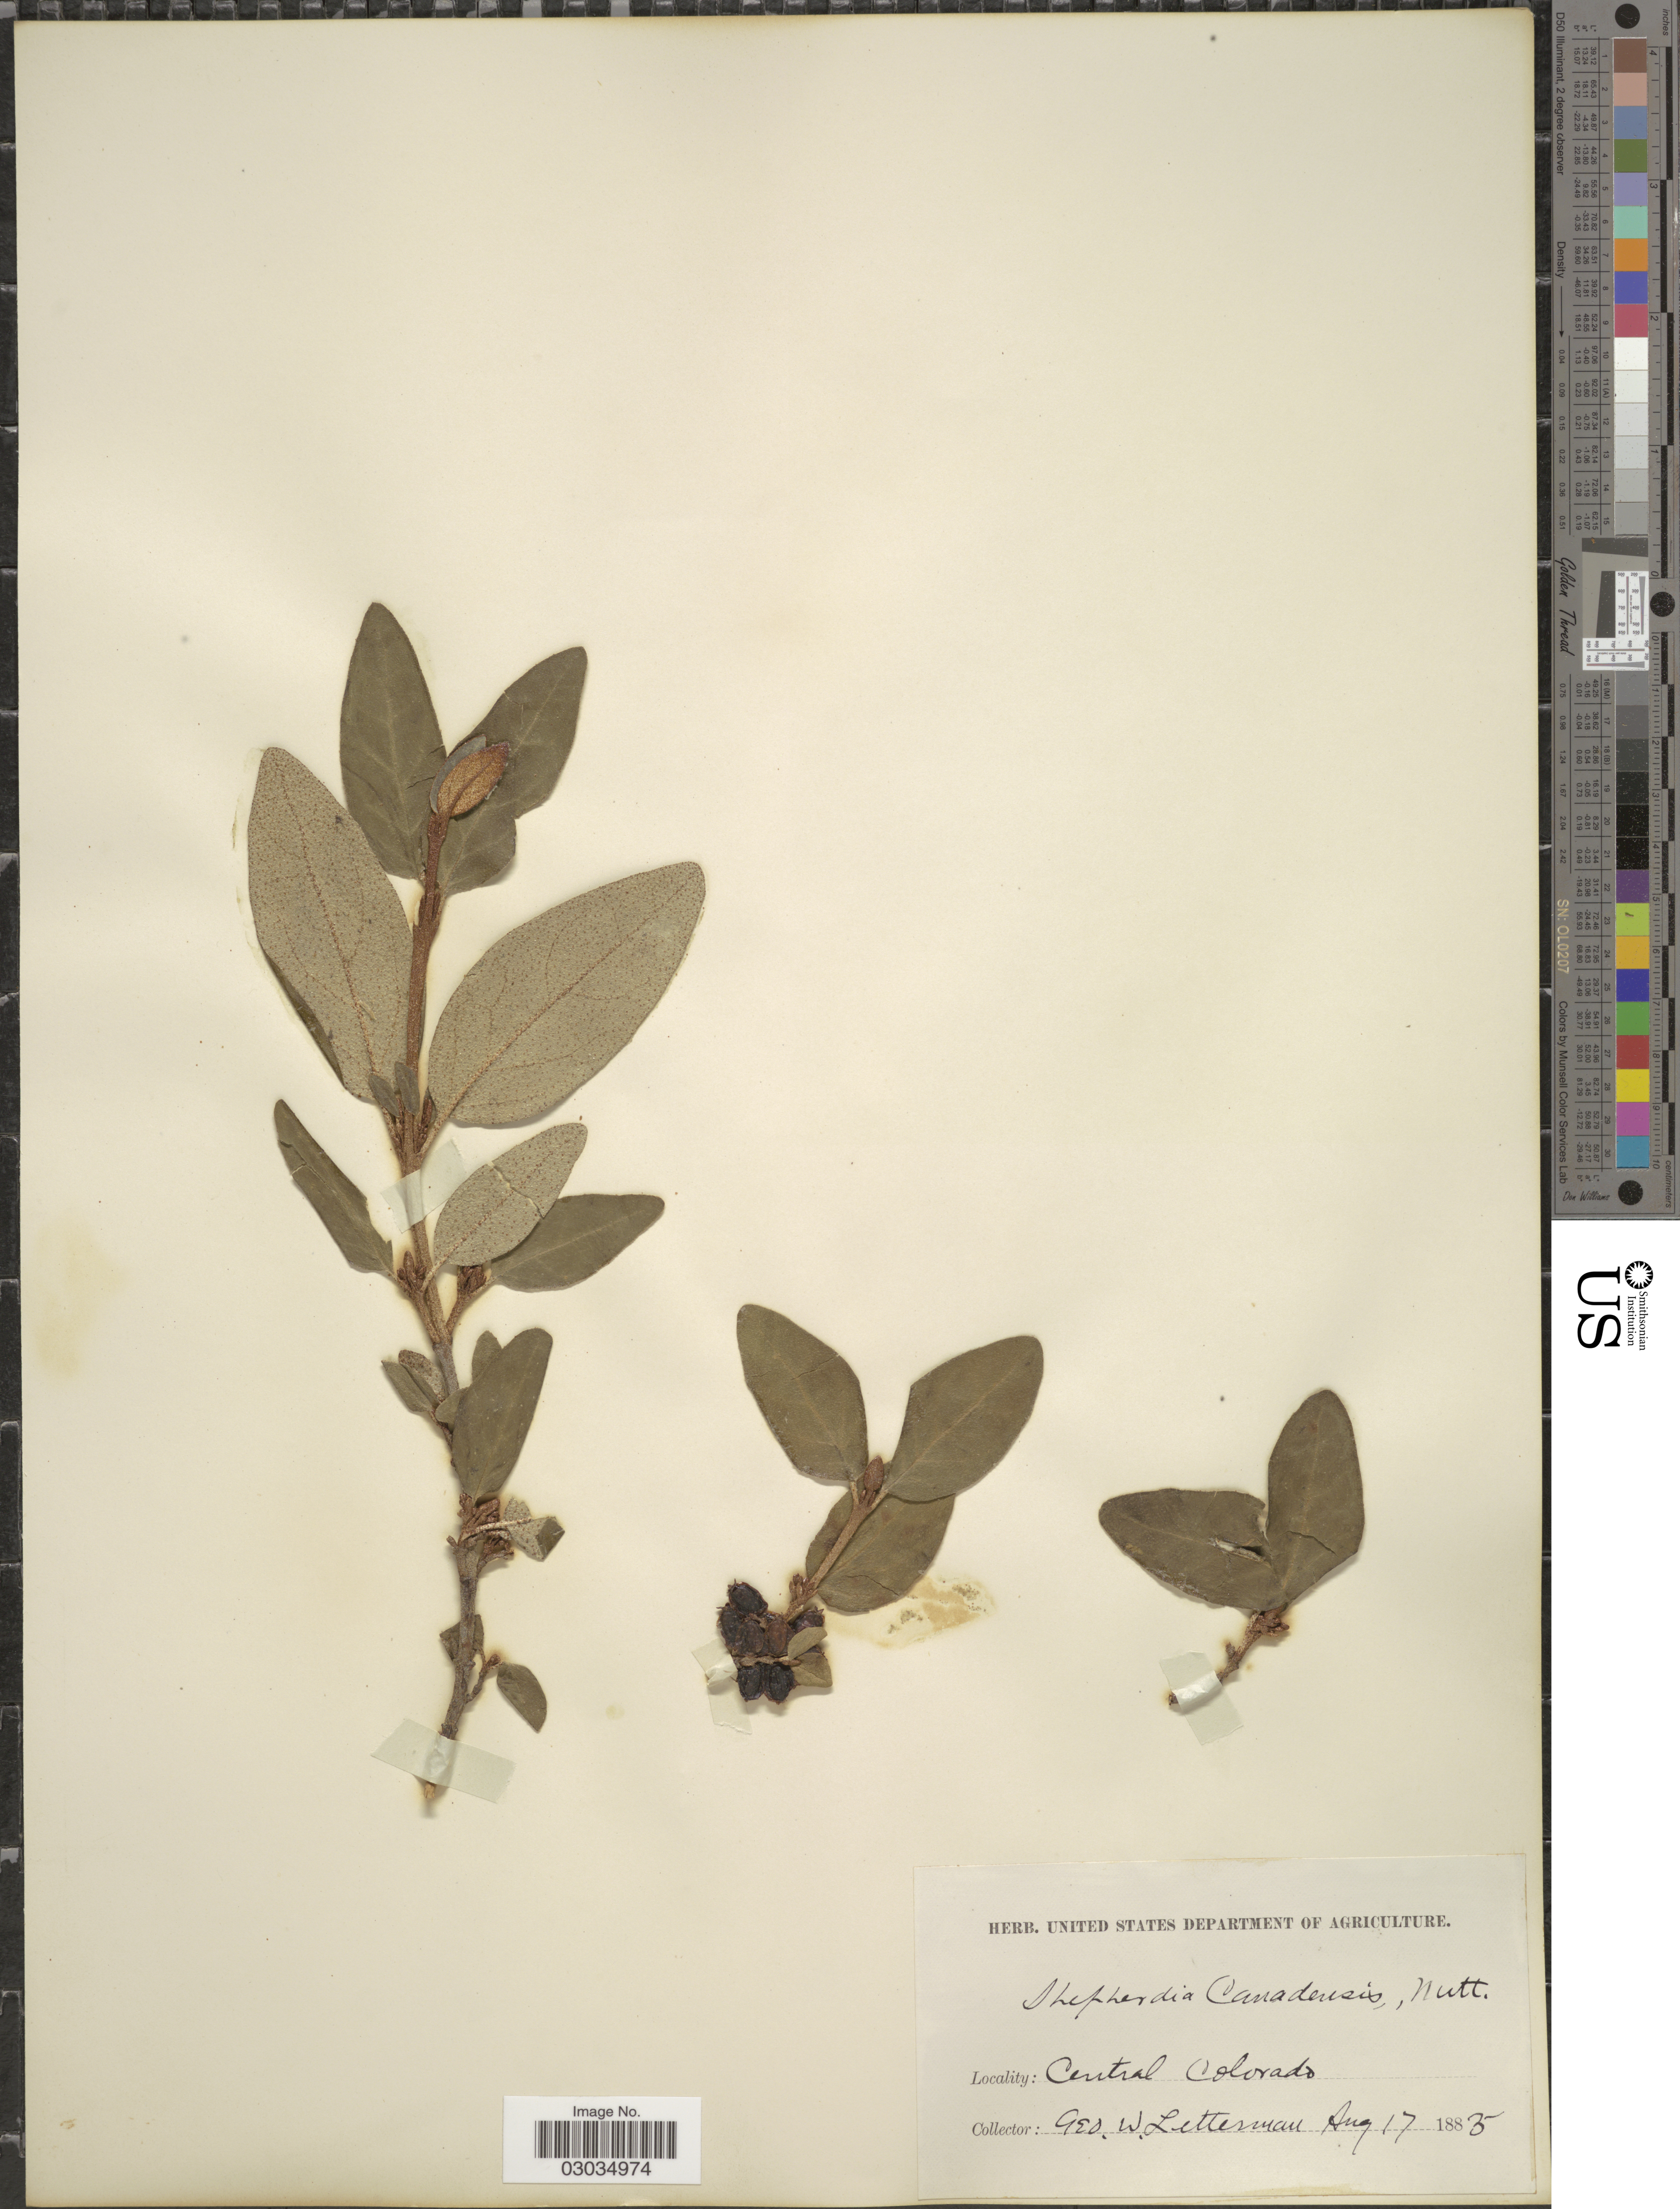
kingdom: Plantae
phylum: Tracheophyta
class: Magnoliopsida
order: Rosales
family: Elaeagnaceae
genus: Shepherdia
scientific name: Shepherdia canadensis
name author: (L.) Nutt.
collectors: G. W. Letterman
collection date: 1885-08-17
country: United States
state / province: Colorado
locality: Central Colorado.